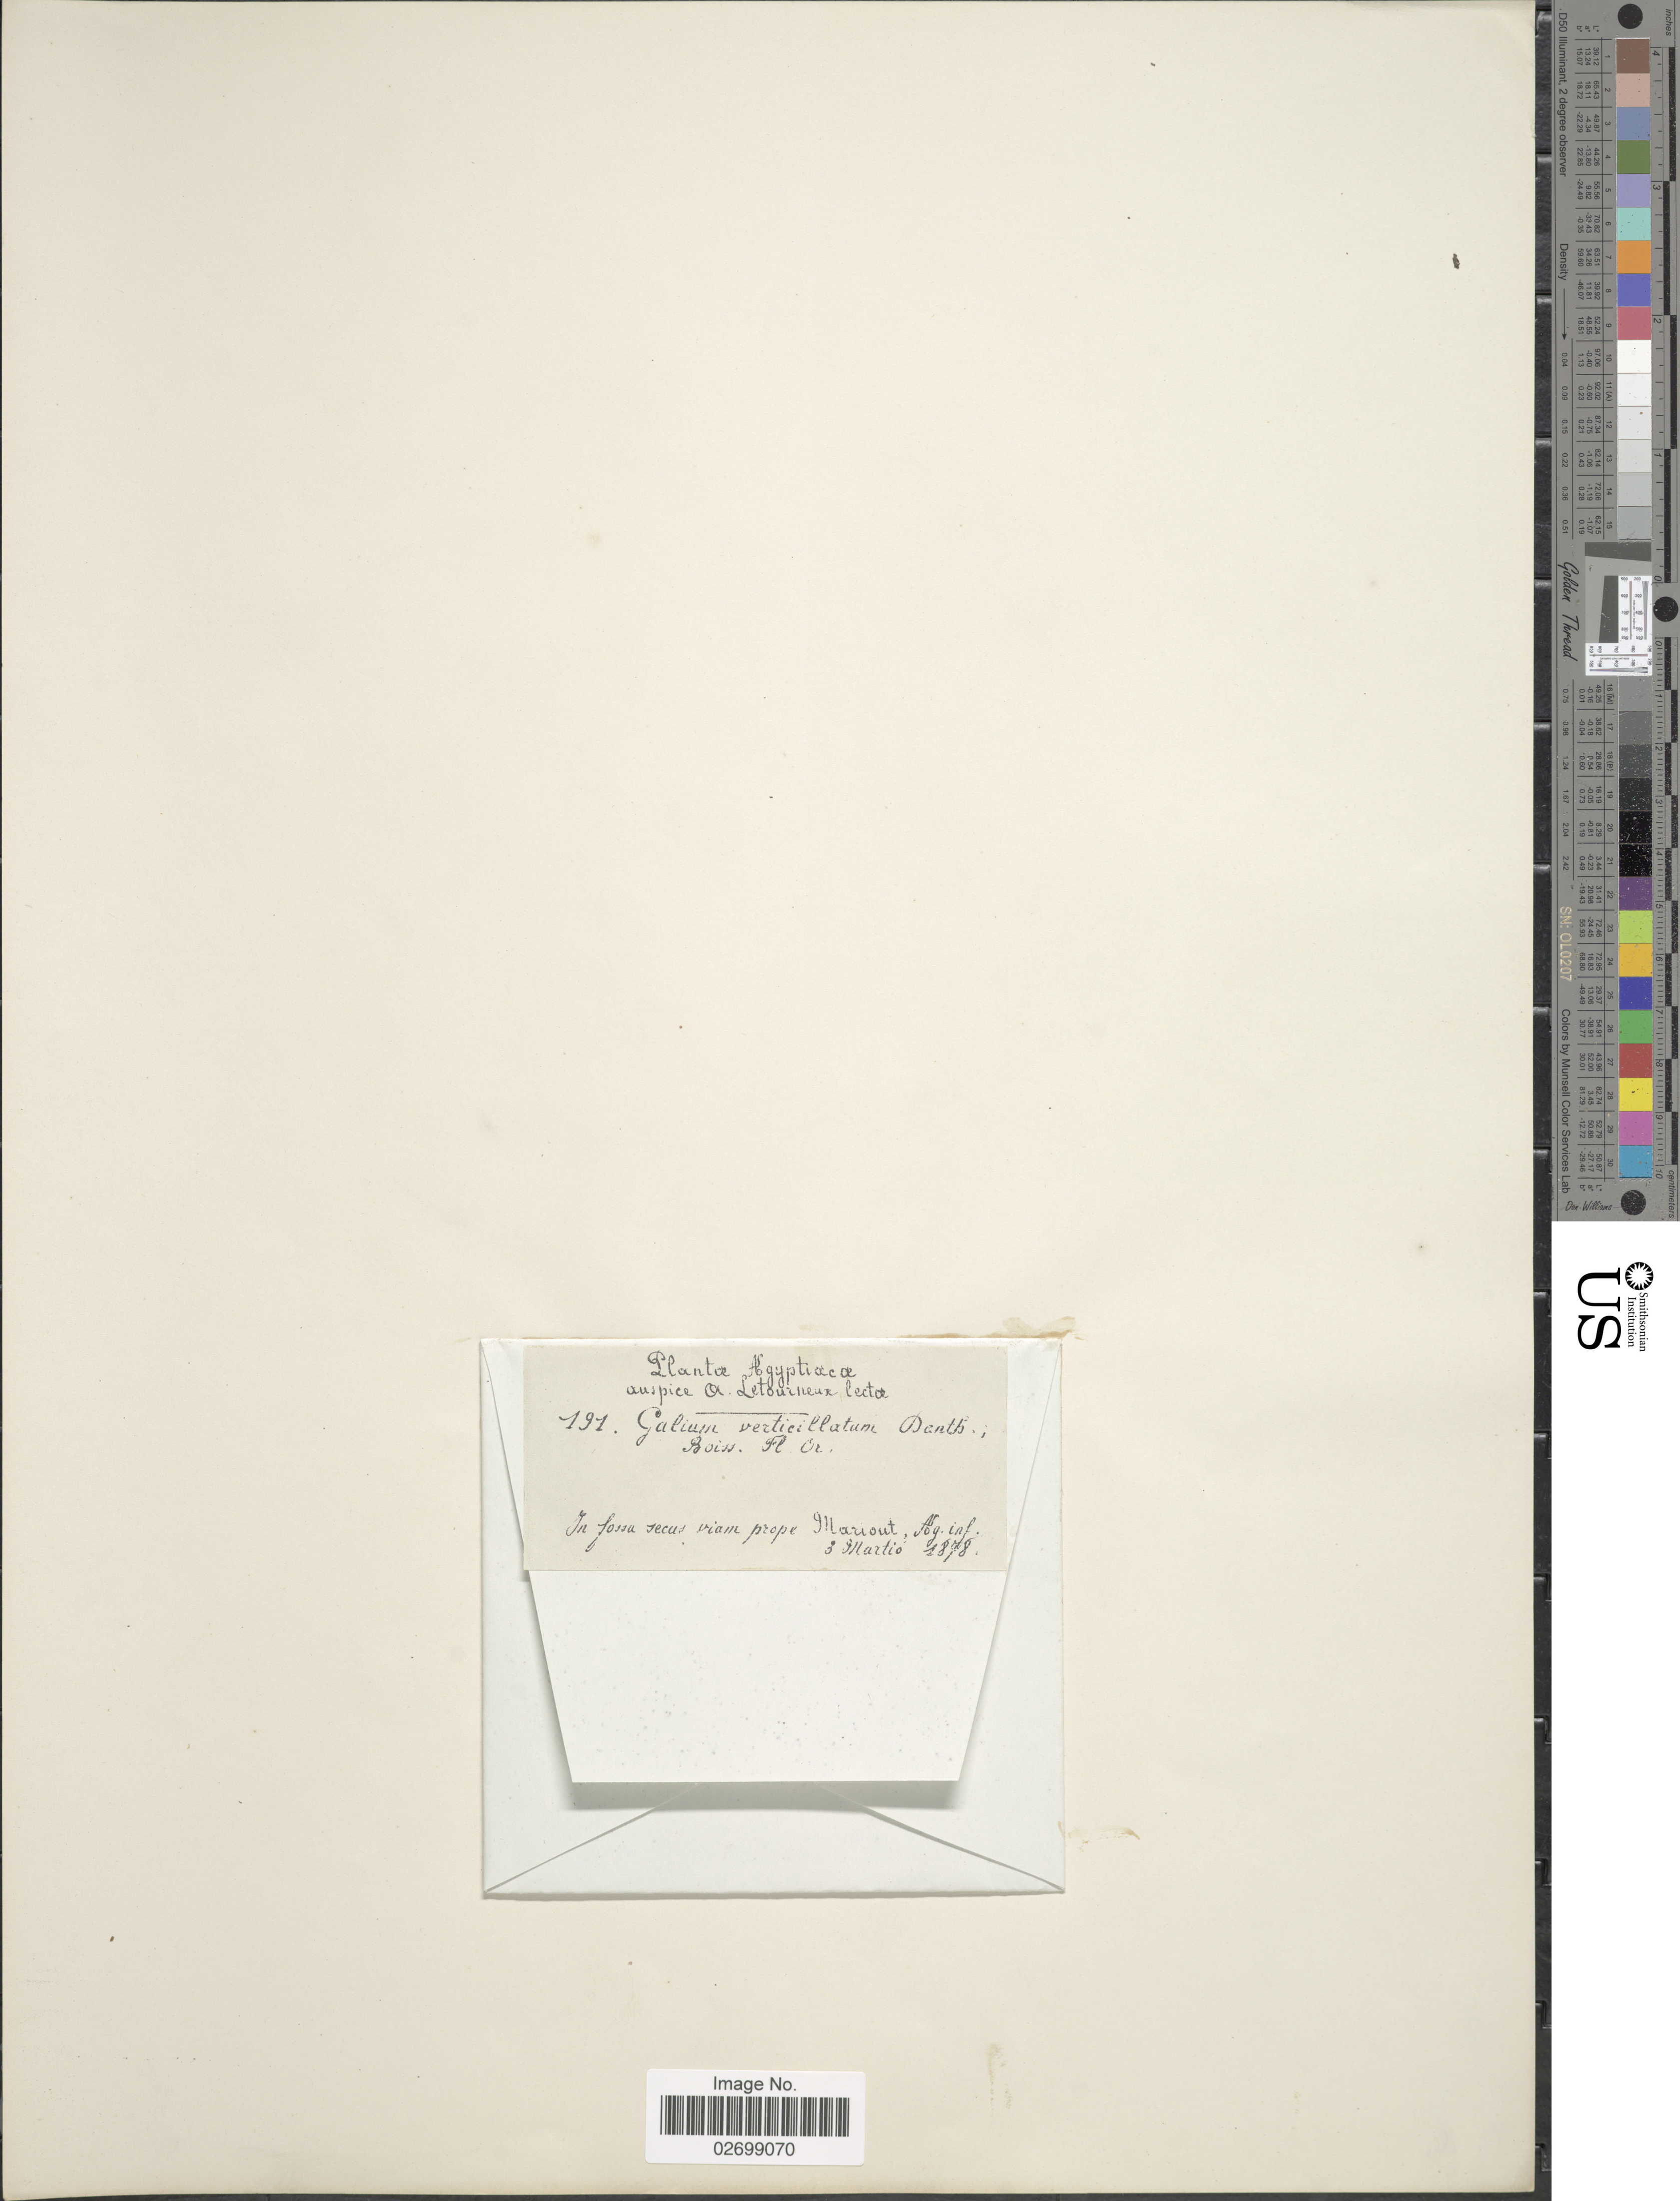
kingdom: Plantae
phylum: Tracheophyta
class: Magnoliopsida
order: Gentianales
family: Rubiaceae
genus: Galium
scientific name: Galium undulatum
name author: Puff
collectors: A. Letourneux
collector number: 191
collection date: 1878-03-03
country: Egypt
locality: Agyptiacae, in fossa secus siam prope Mariout, Aog. inf.